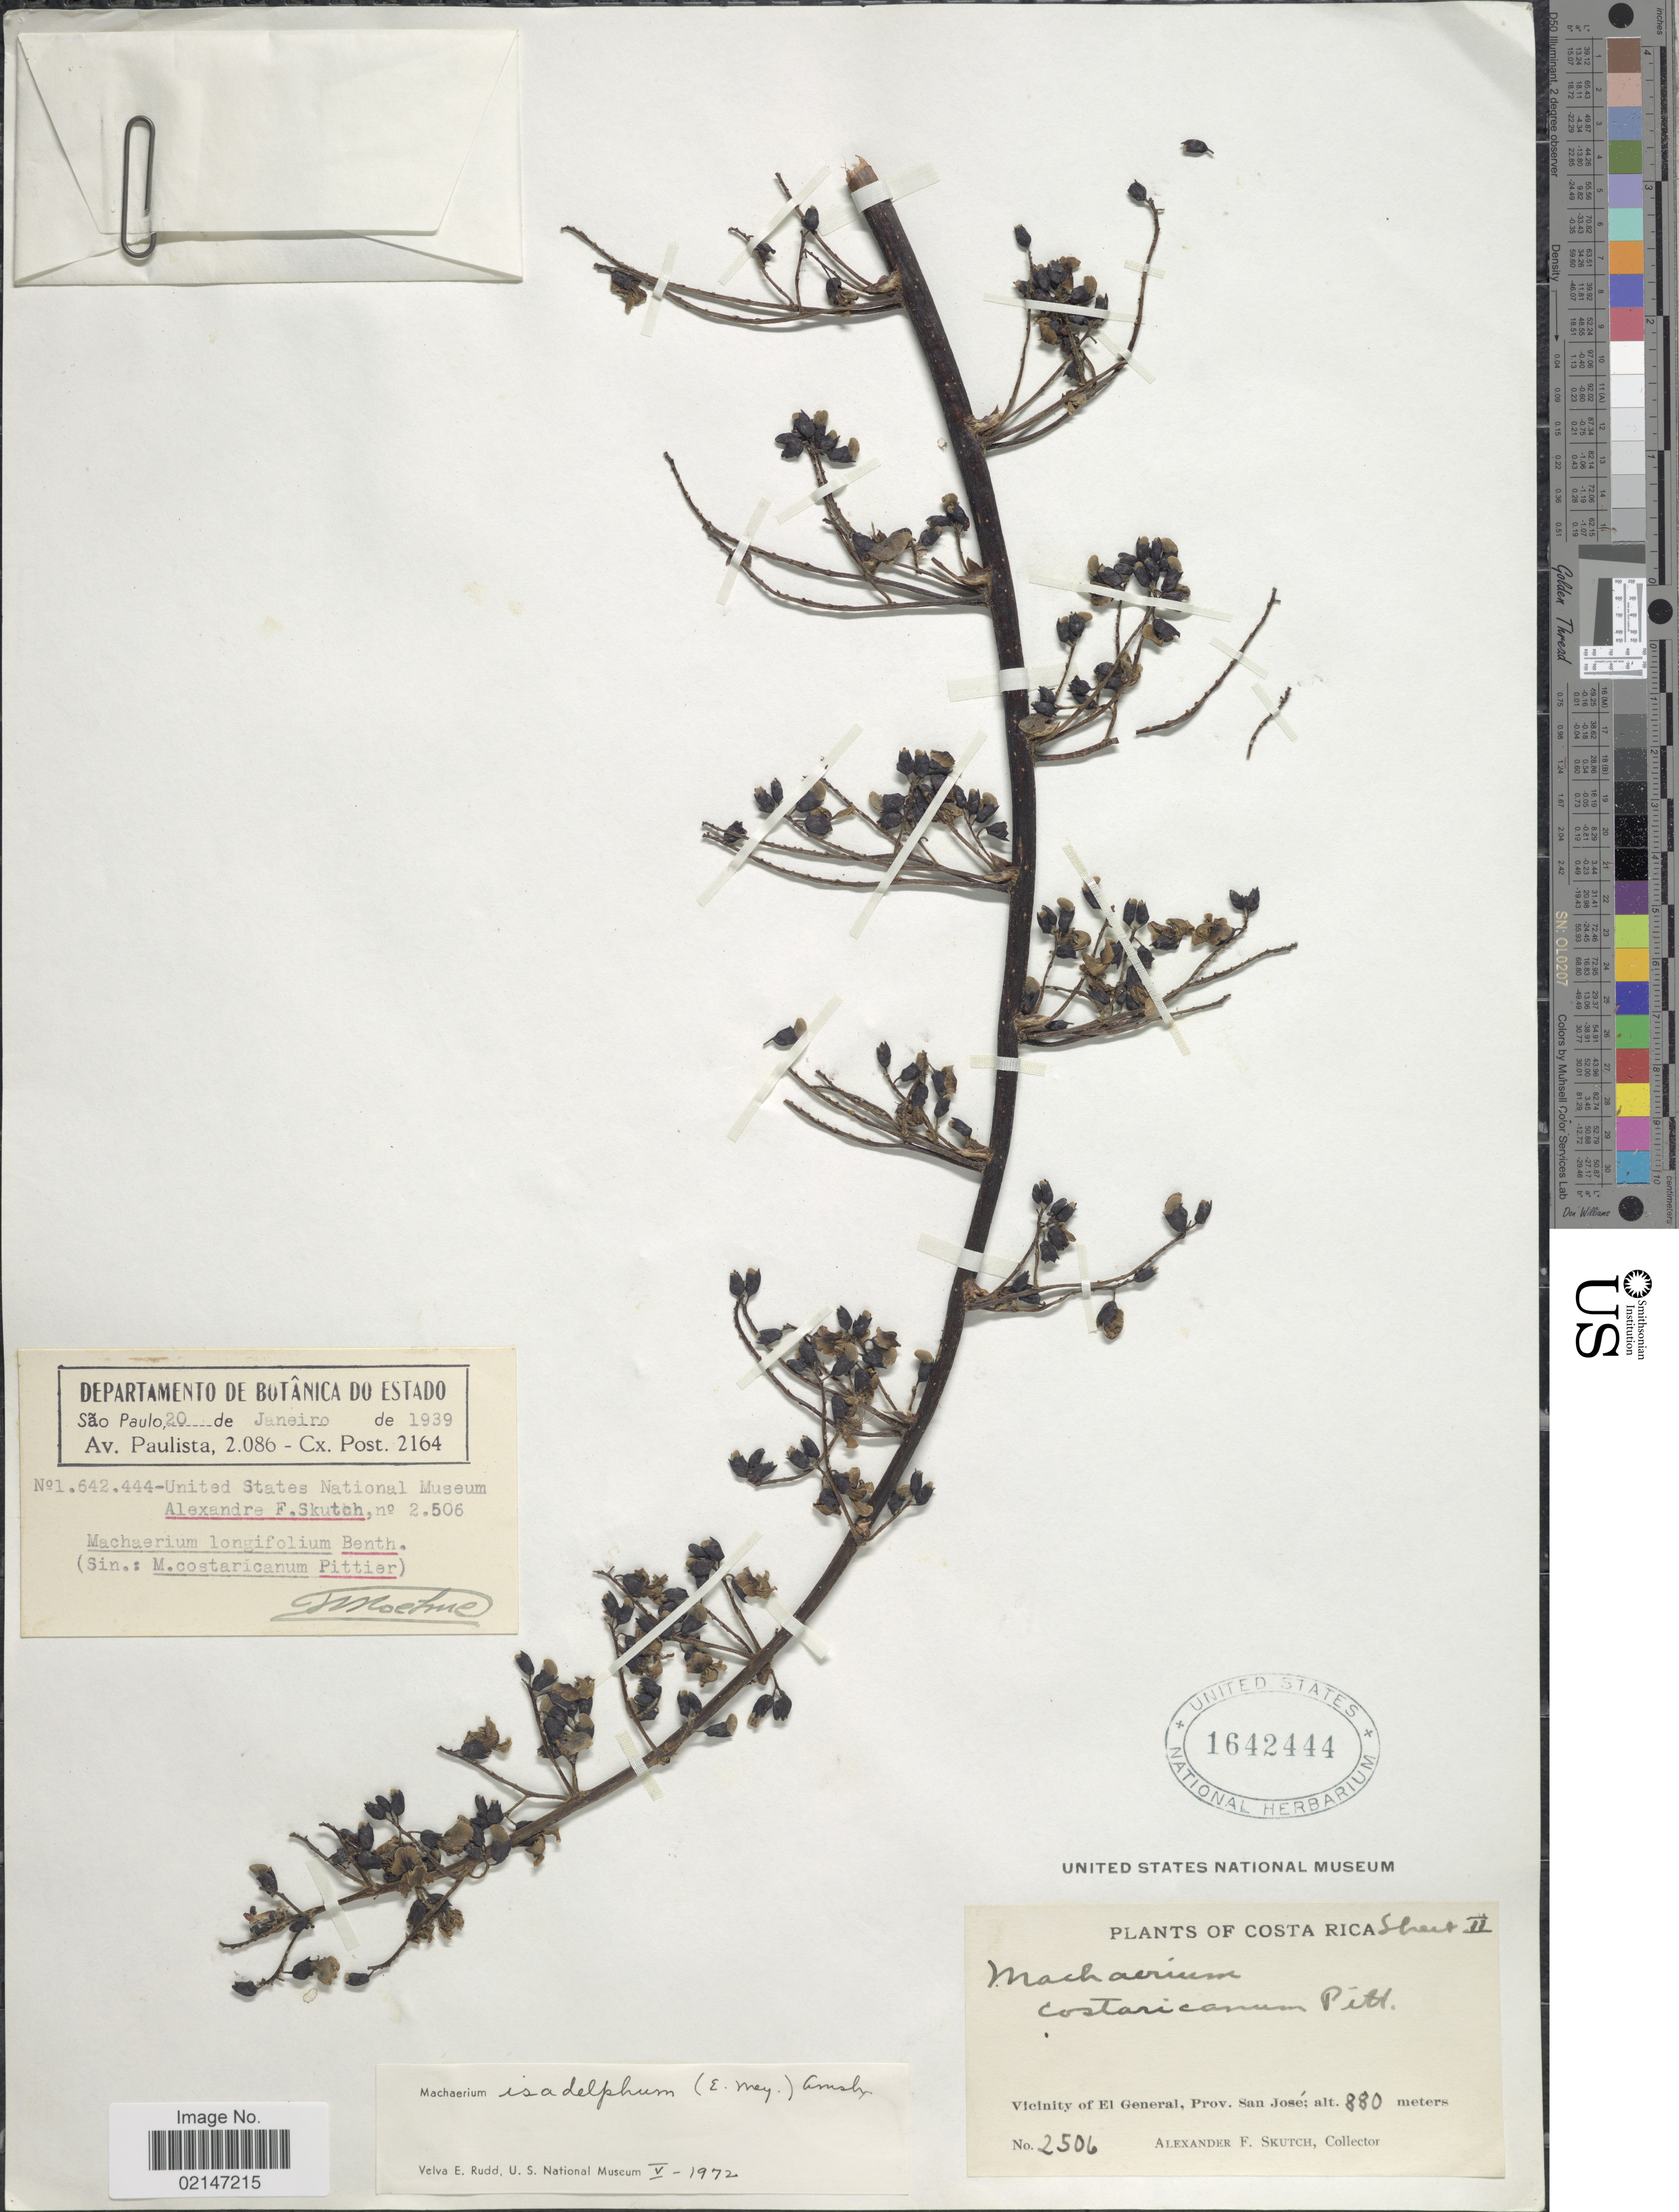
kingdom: Plantae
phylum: Tracheophyta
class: Magnoliopsida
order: Fabales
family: Fabaceae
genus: Machaerium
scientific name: Machaerium isadelphum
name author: (E. Mey.) Amshoff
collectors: A. F. Skutch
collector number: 2506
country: Costa Rica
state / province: San José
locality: Vicinity of El General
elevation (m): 880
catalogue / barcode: US 1642444